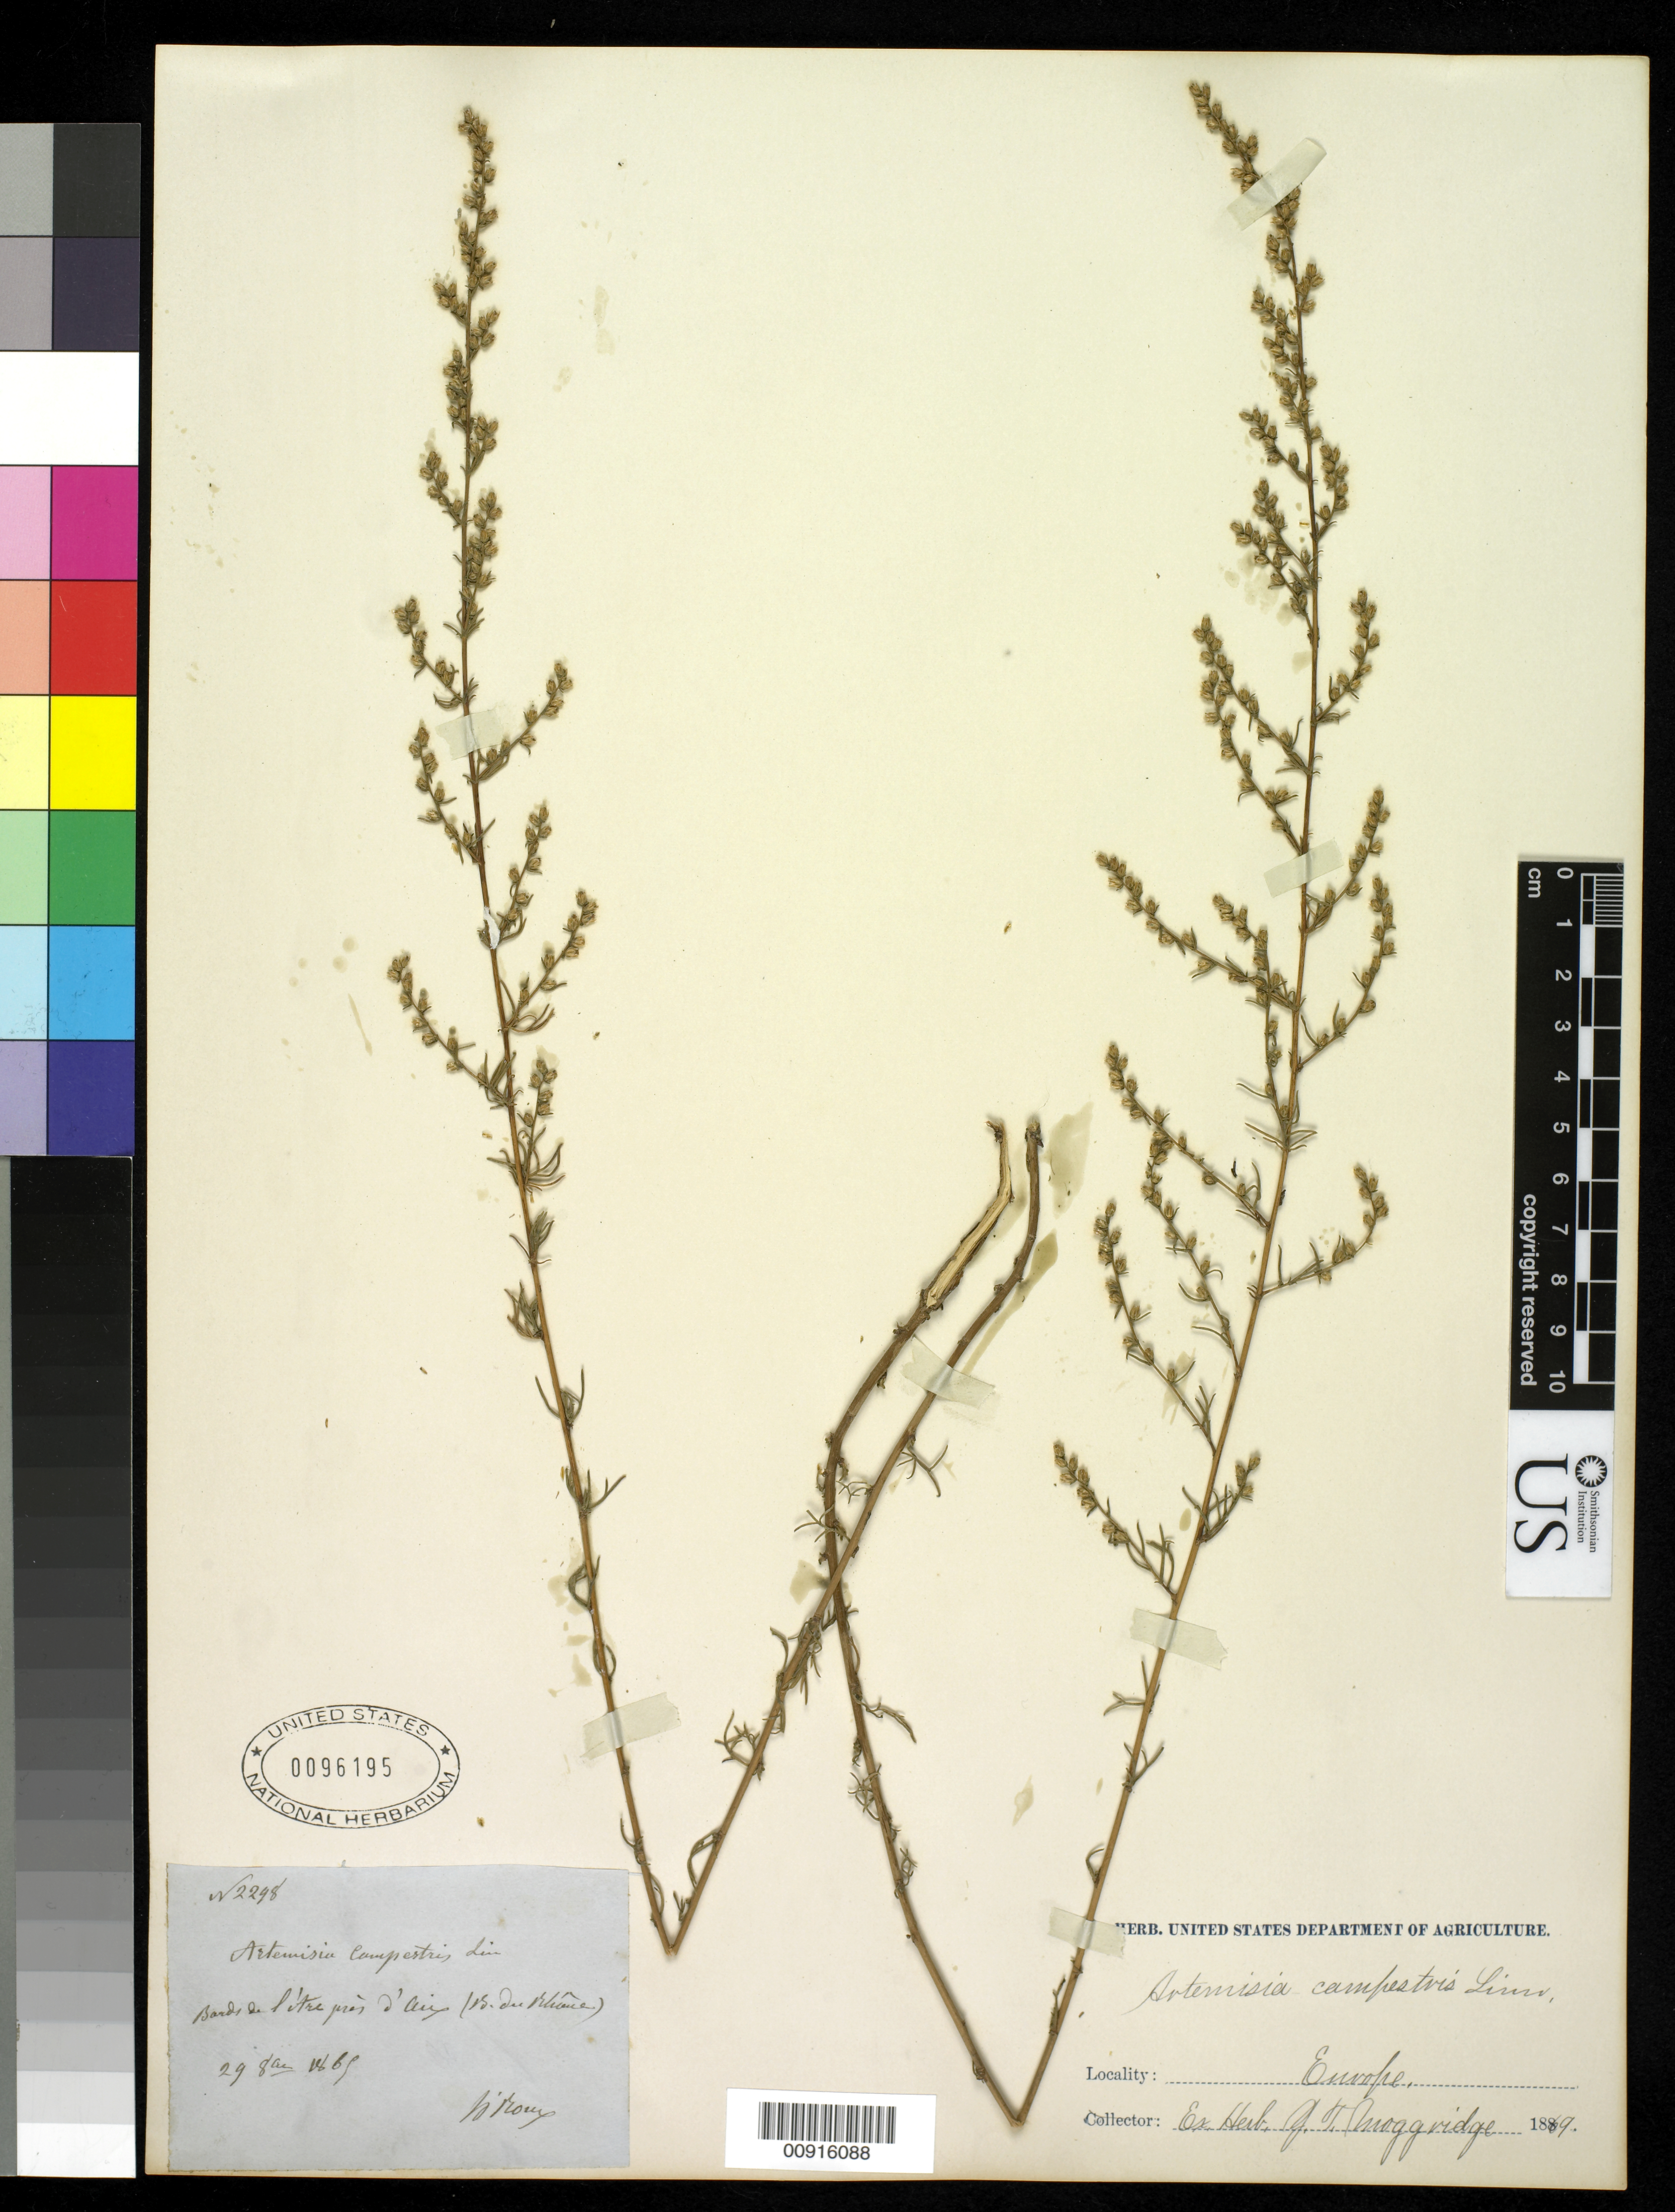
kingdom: Plantae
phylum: Tracheophyta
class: Magnoliopsida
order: Asterales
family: Asteraceae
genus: Artemisia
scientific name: Artemisia campestris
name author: L.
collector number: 2298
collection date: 1869-01-29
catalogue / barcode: US 96195